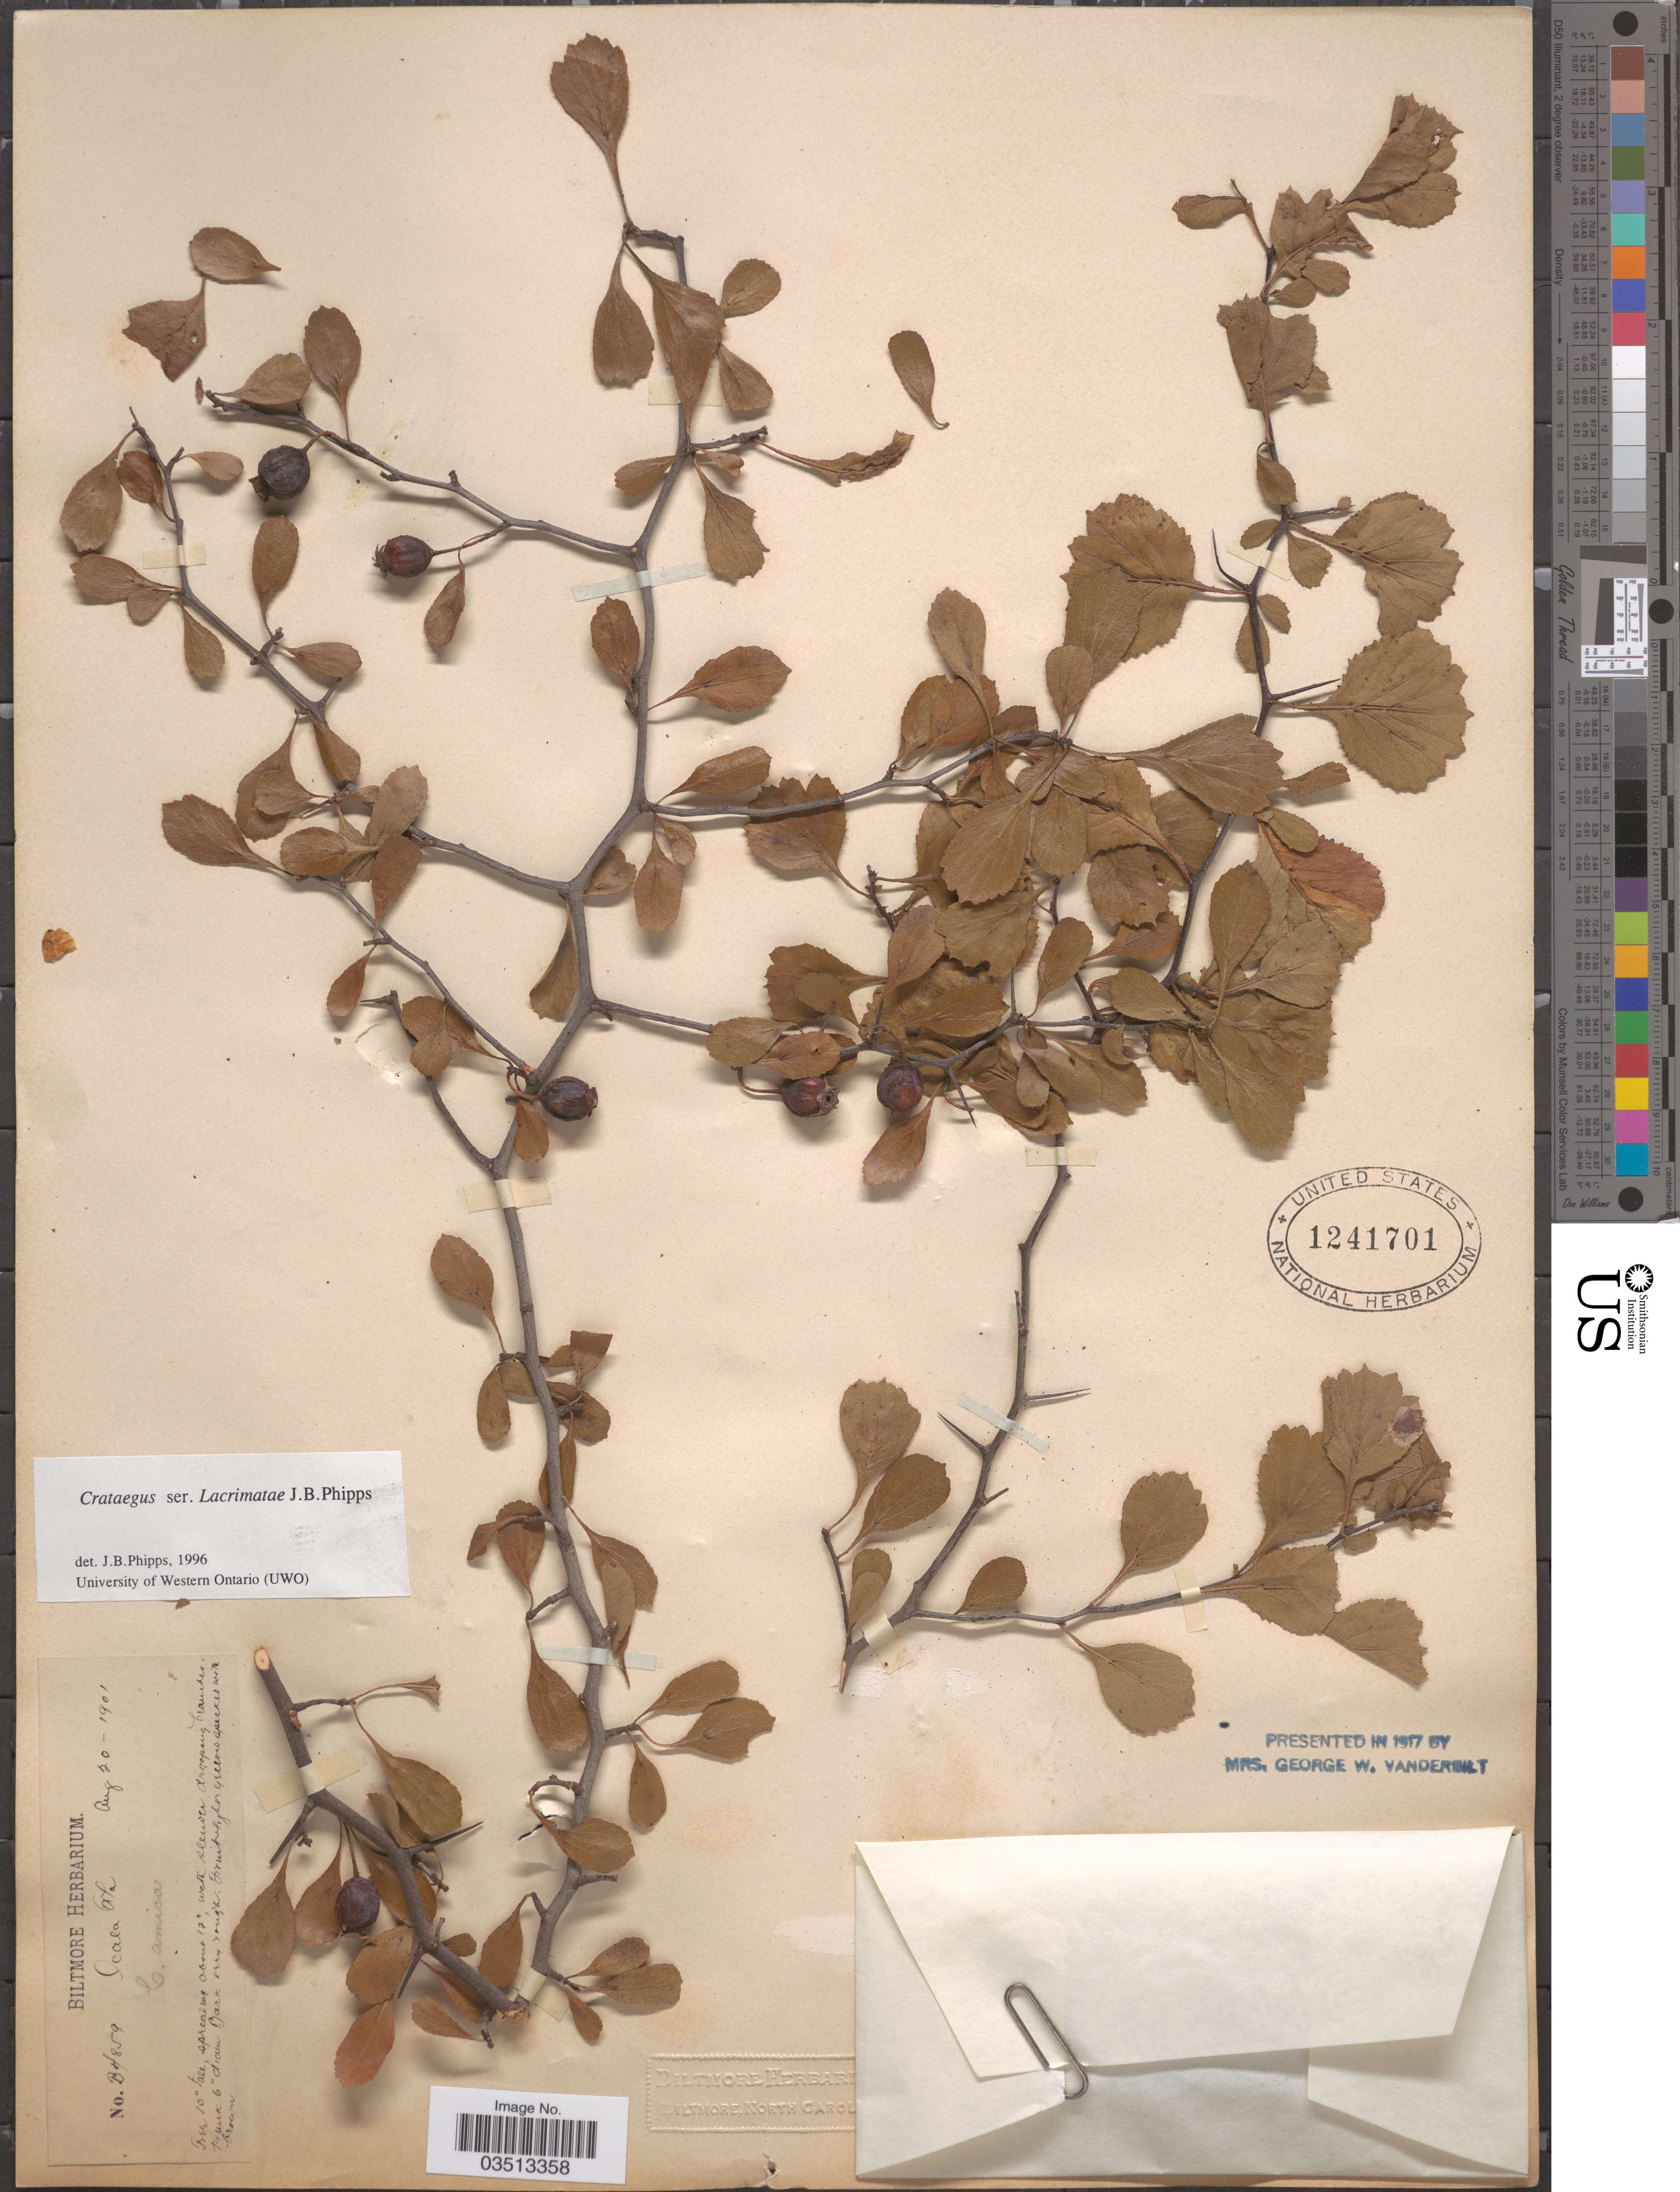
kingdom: Plantae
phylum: Tracheophyta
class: Magnoliopsida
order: Rosales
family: Rosaceae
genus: Crataegus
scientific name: Crataegus amica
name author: Beadle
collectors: ex herb. Biltmore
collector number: B4859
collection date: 1901-08-20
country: United States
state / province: Florida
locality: Ocala.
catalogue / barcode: US 1241701